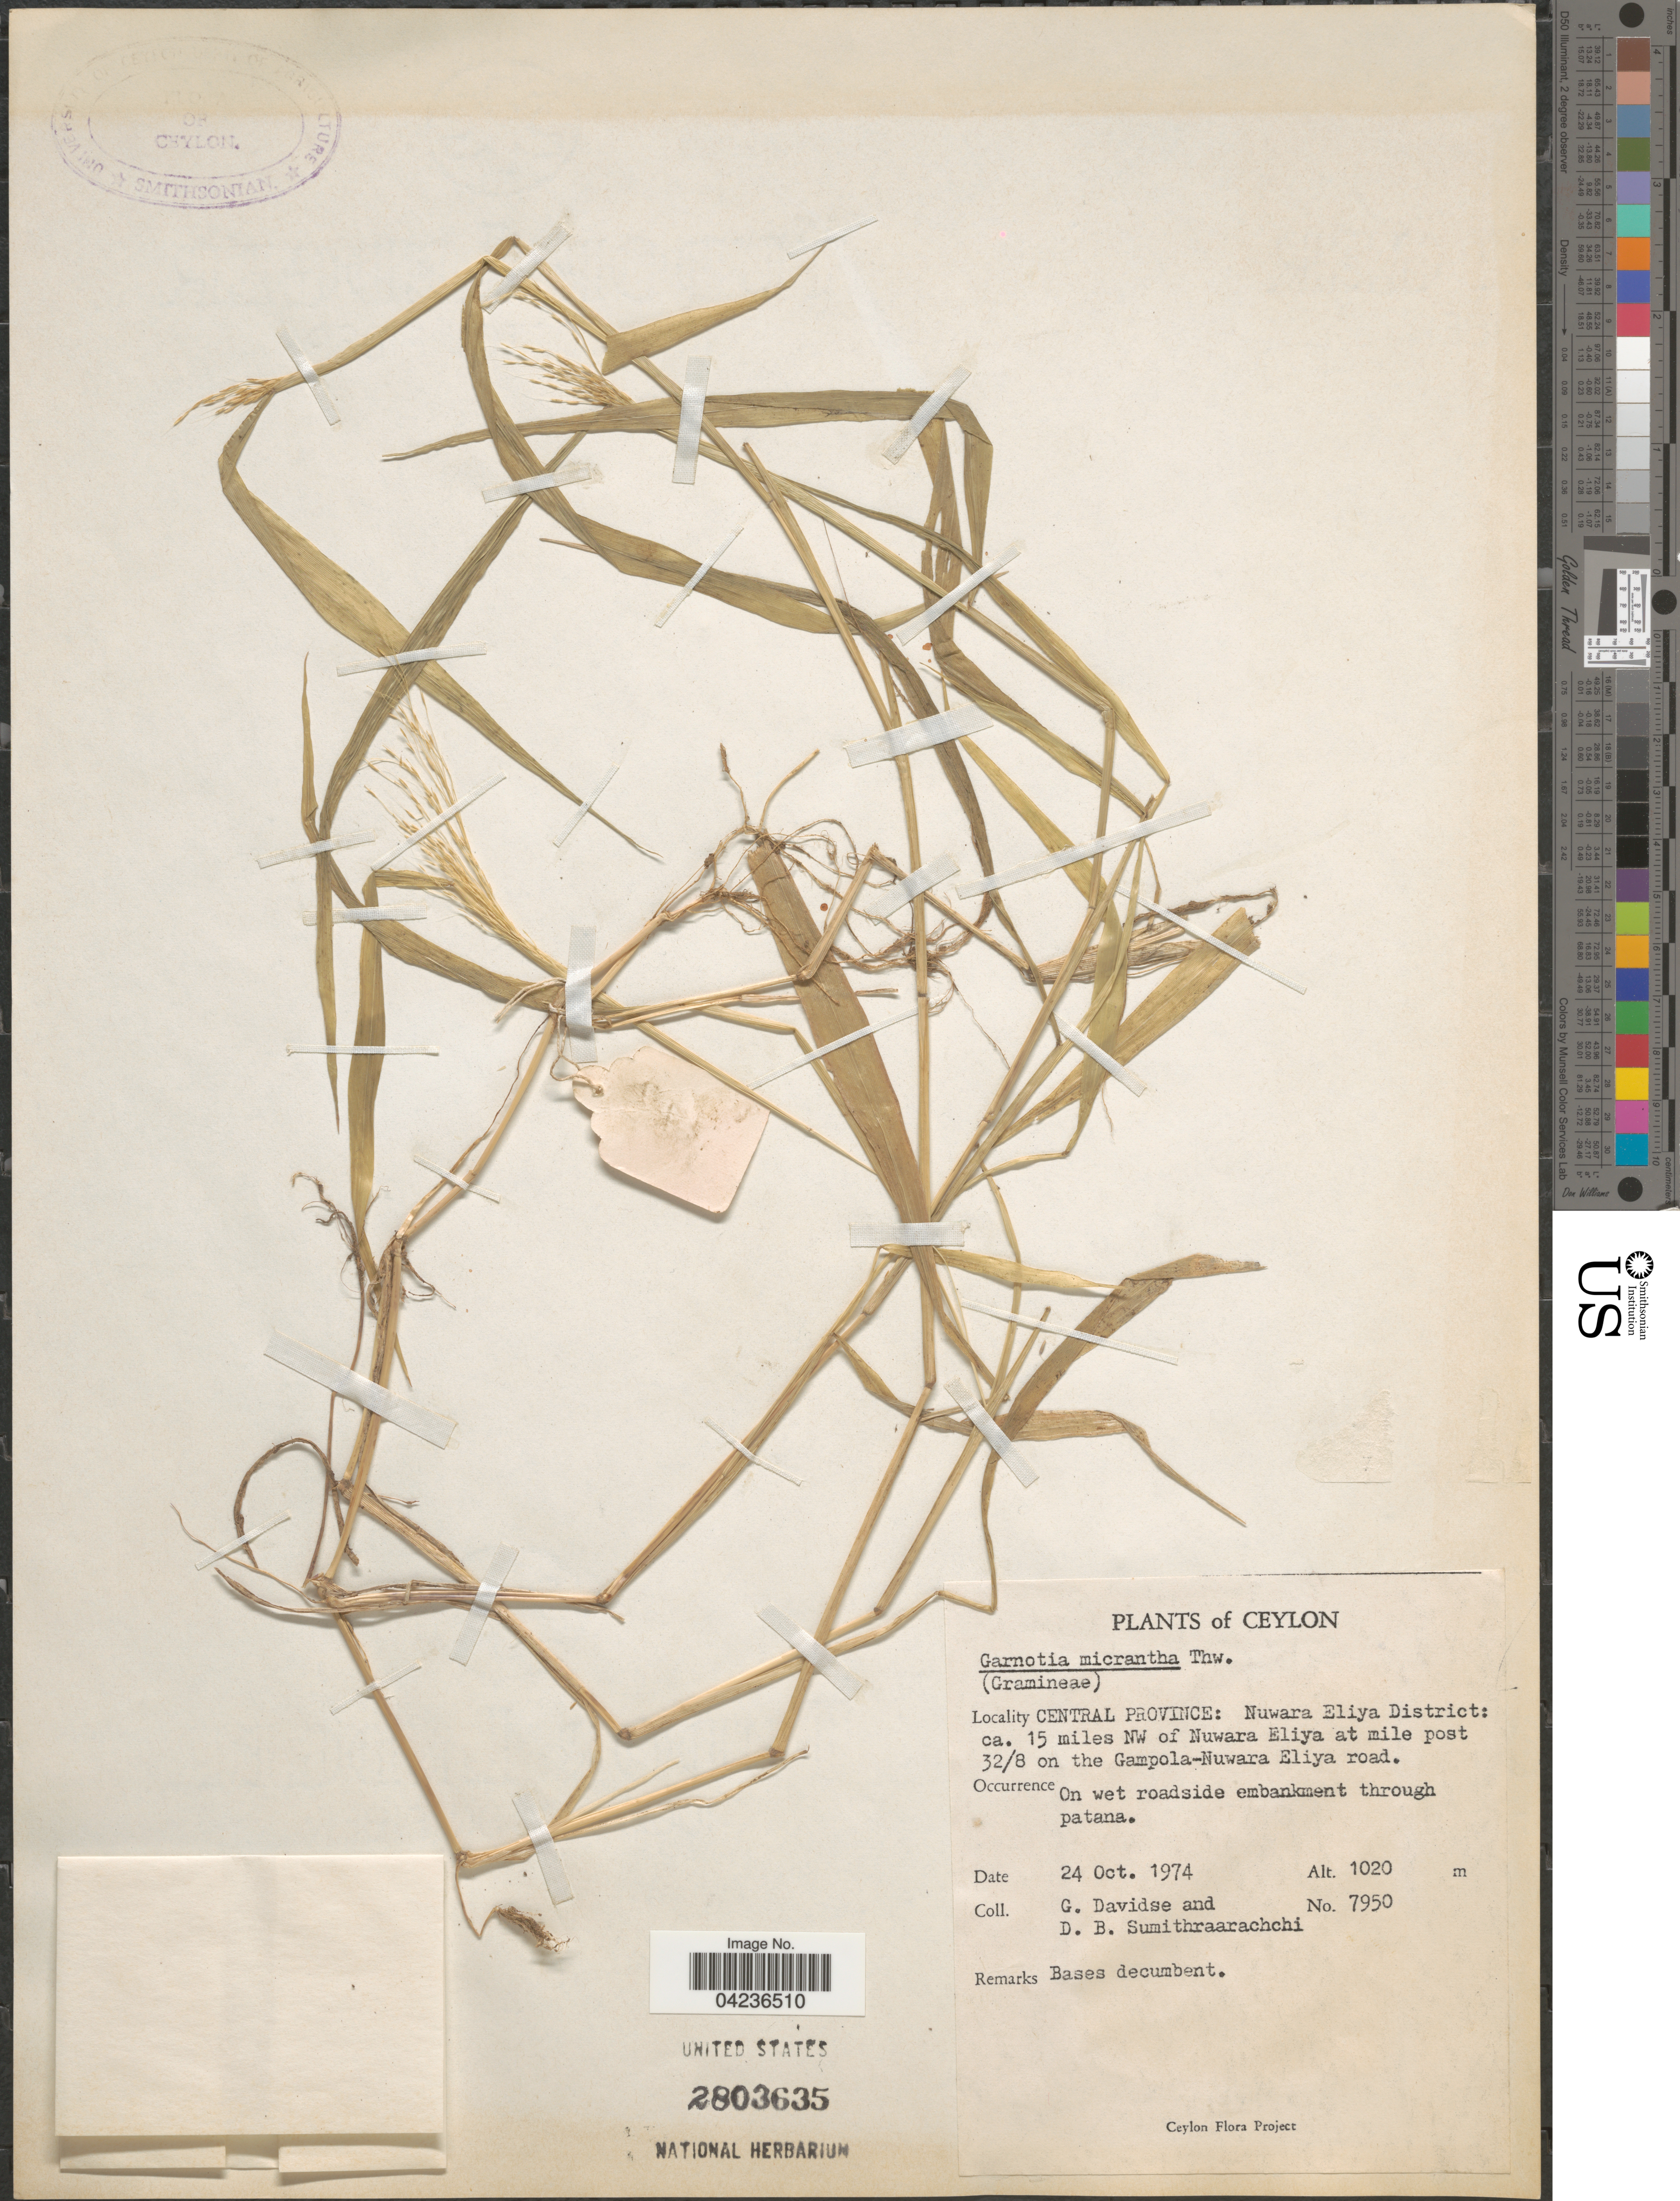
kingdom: Plantae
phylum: Tracheophyta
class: Liliopsida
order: Poales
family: Poaceae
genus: Garnotia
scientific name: Garnotia micrantha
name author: Thwaites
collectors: G. Davidse & D. B. Sumithraarachchi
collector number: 7950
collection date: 1974-10-24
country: Sri Lanka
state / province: Central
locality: Ceylon. Nuwara Eliya District: ca. 15 miles NW of Nuwara Eliya at mile post 32/8 on the Gampola-Nuwara Eliya road.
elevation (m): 1020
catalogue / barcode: US 2803635